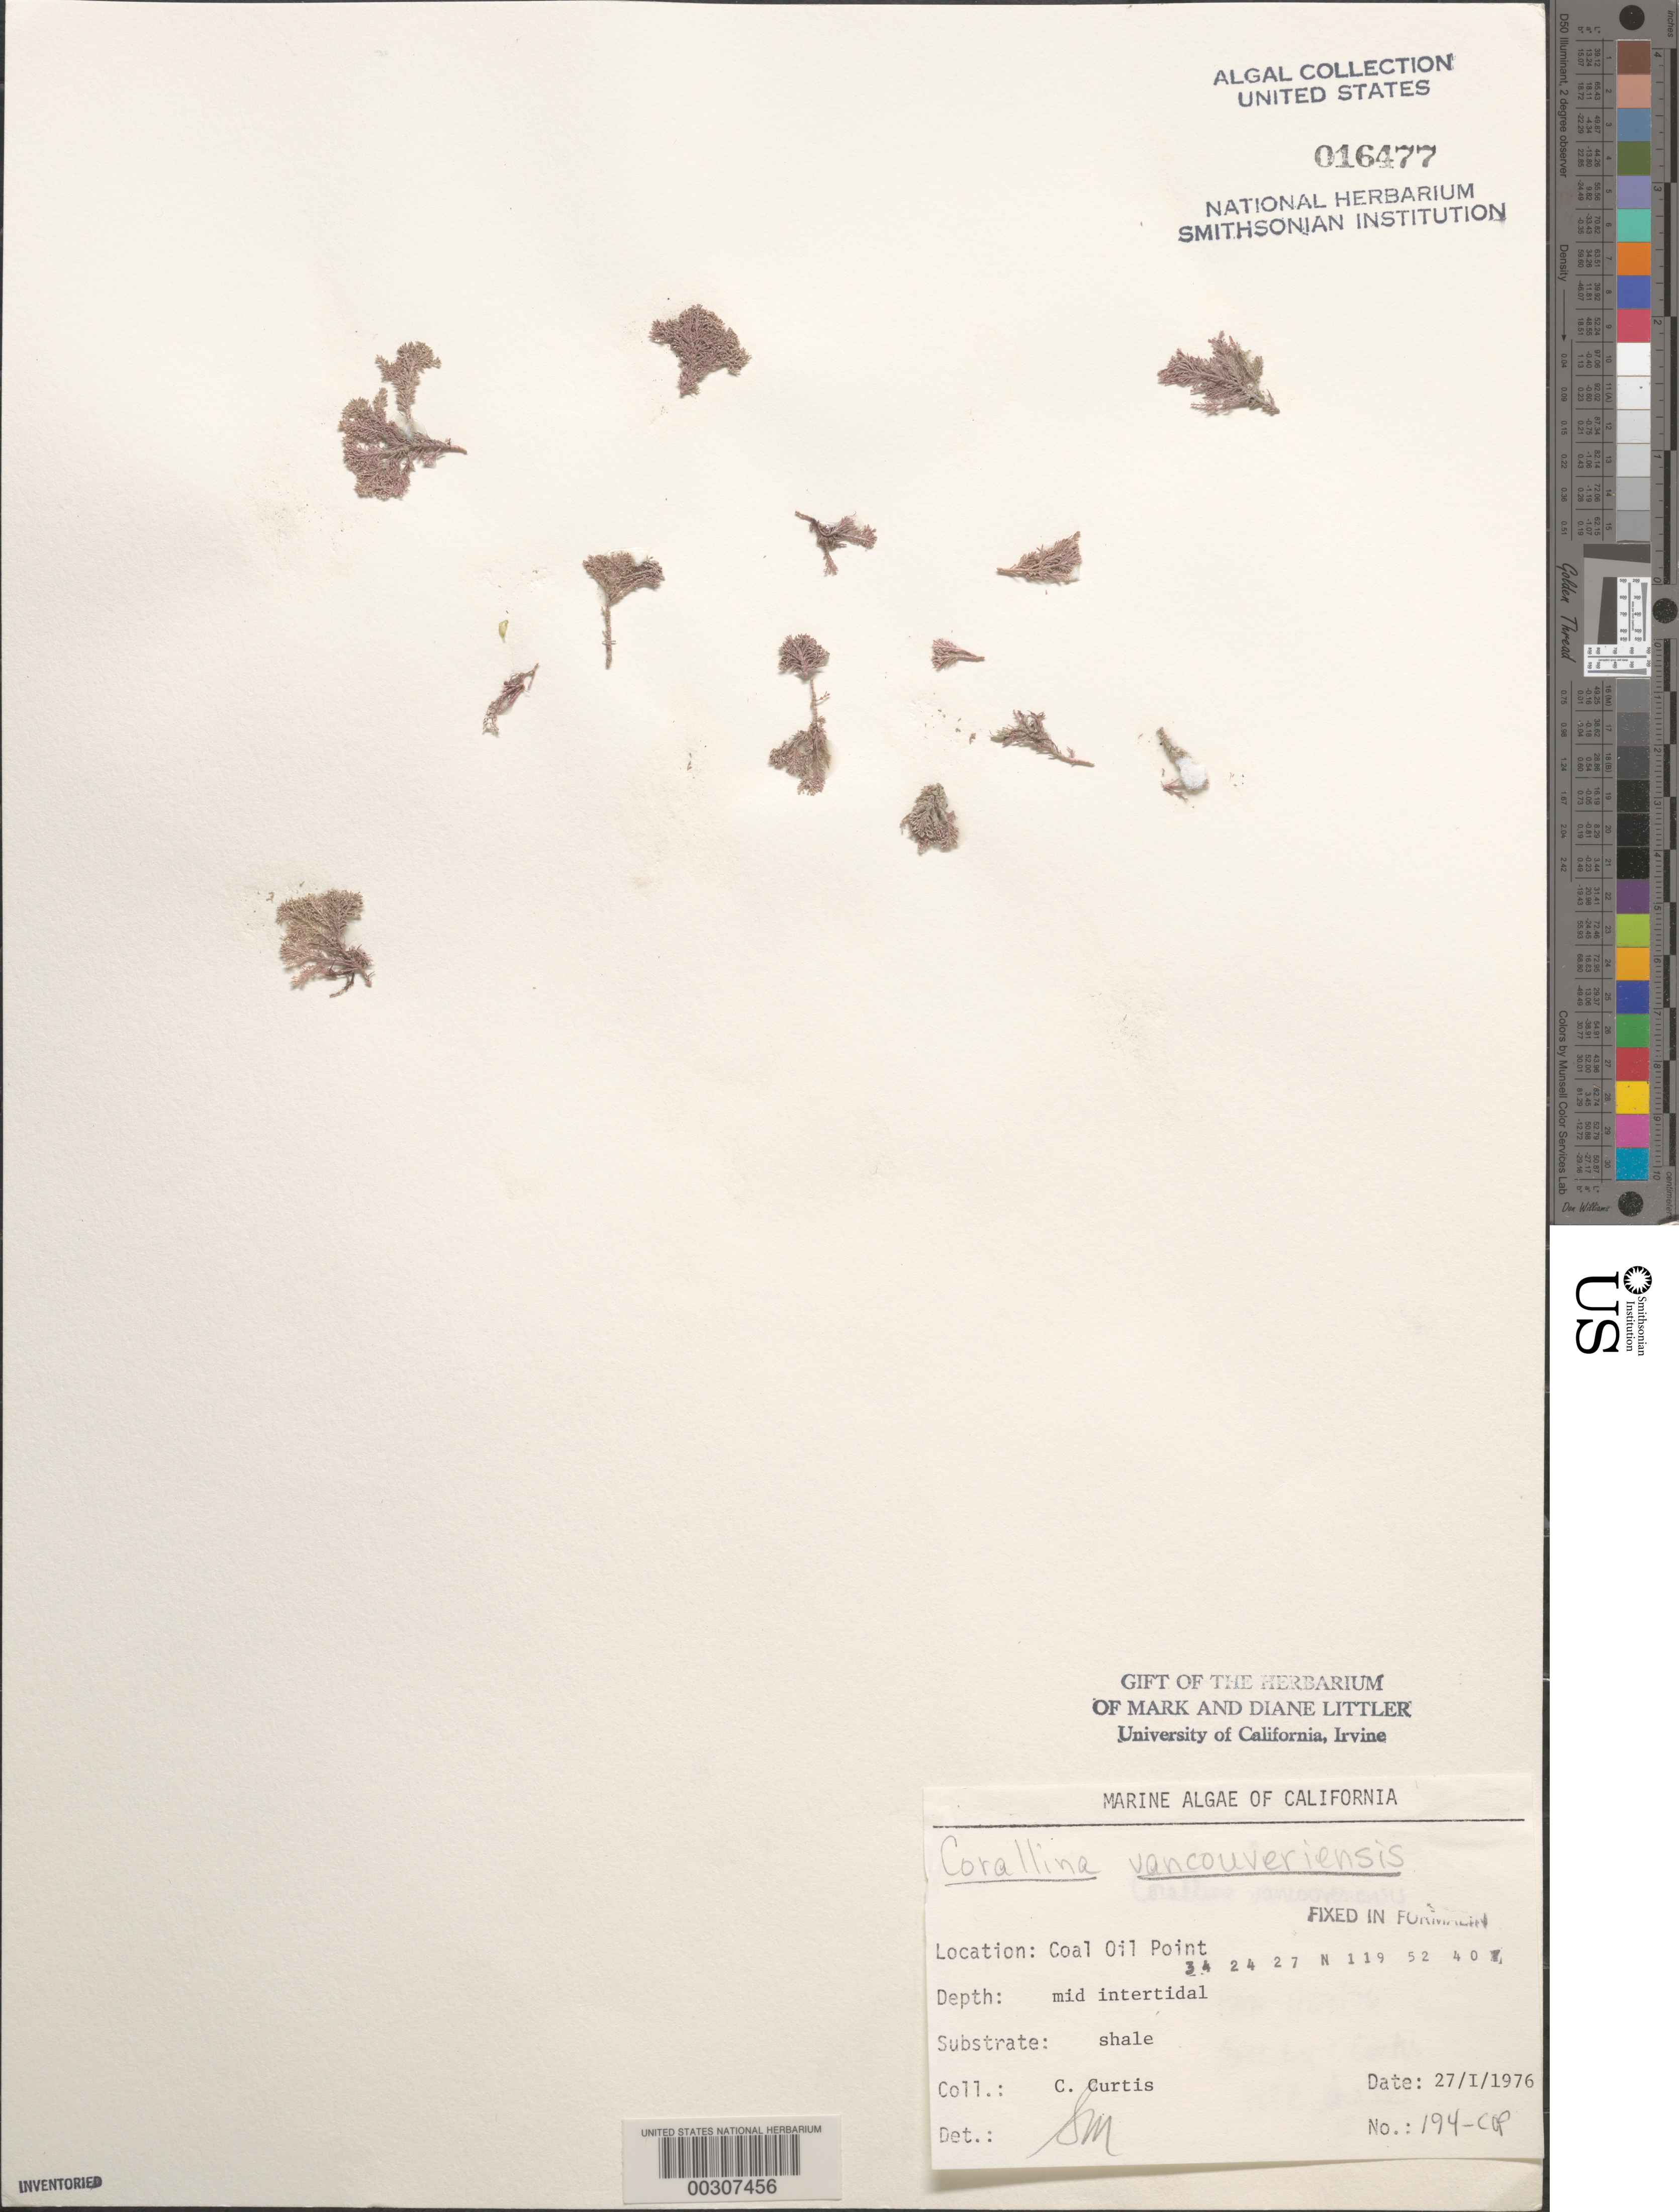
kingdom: Plantae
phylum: Rhodophyta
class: Florideophyceae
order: Corallinales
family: Corallinaceae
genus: Corallina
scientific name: Corallina vancouveriensis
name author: Yendo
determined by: Murray, S. N.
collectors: C. Curtis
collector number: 194-cop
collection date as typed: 27 Jan 1976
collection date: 1976-01-27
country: United States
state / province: California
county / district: Santa Barbara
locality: Coal Oil Point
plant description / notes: BLM-SOCALBIGHT Rocky Intertidal Survey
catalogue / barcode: US 16477